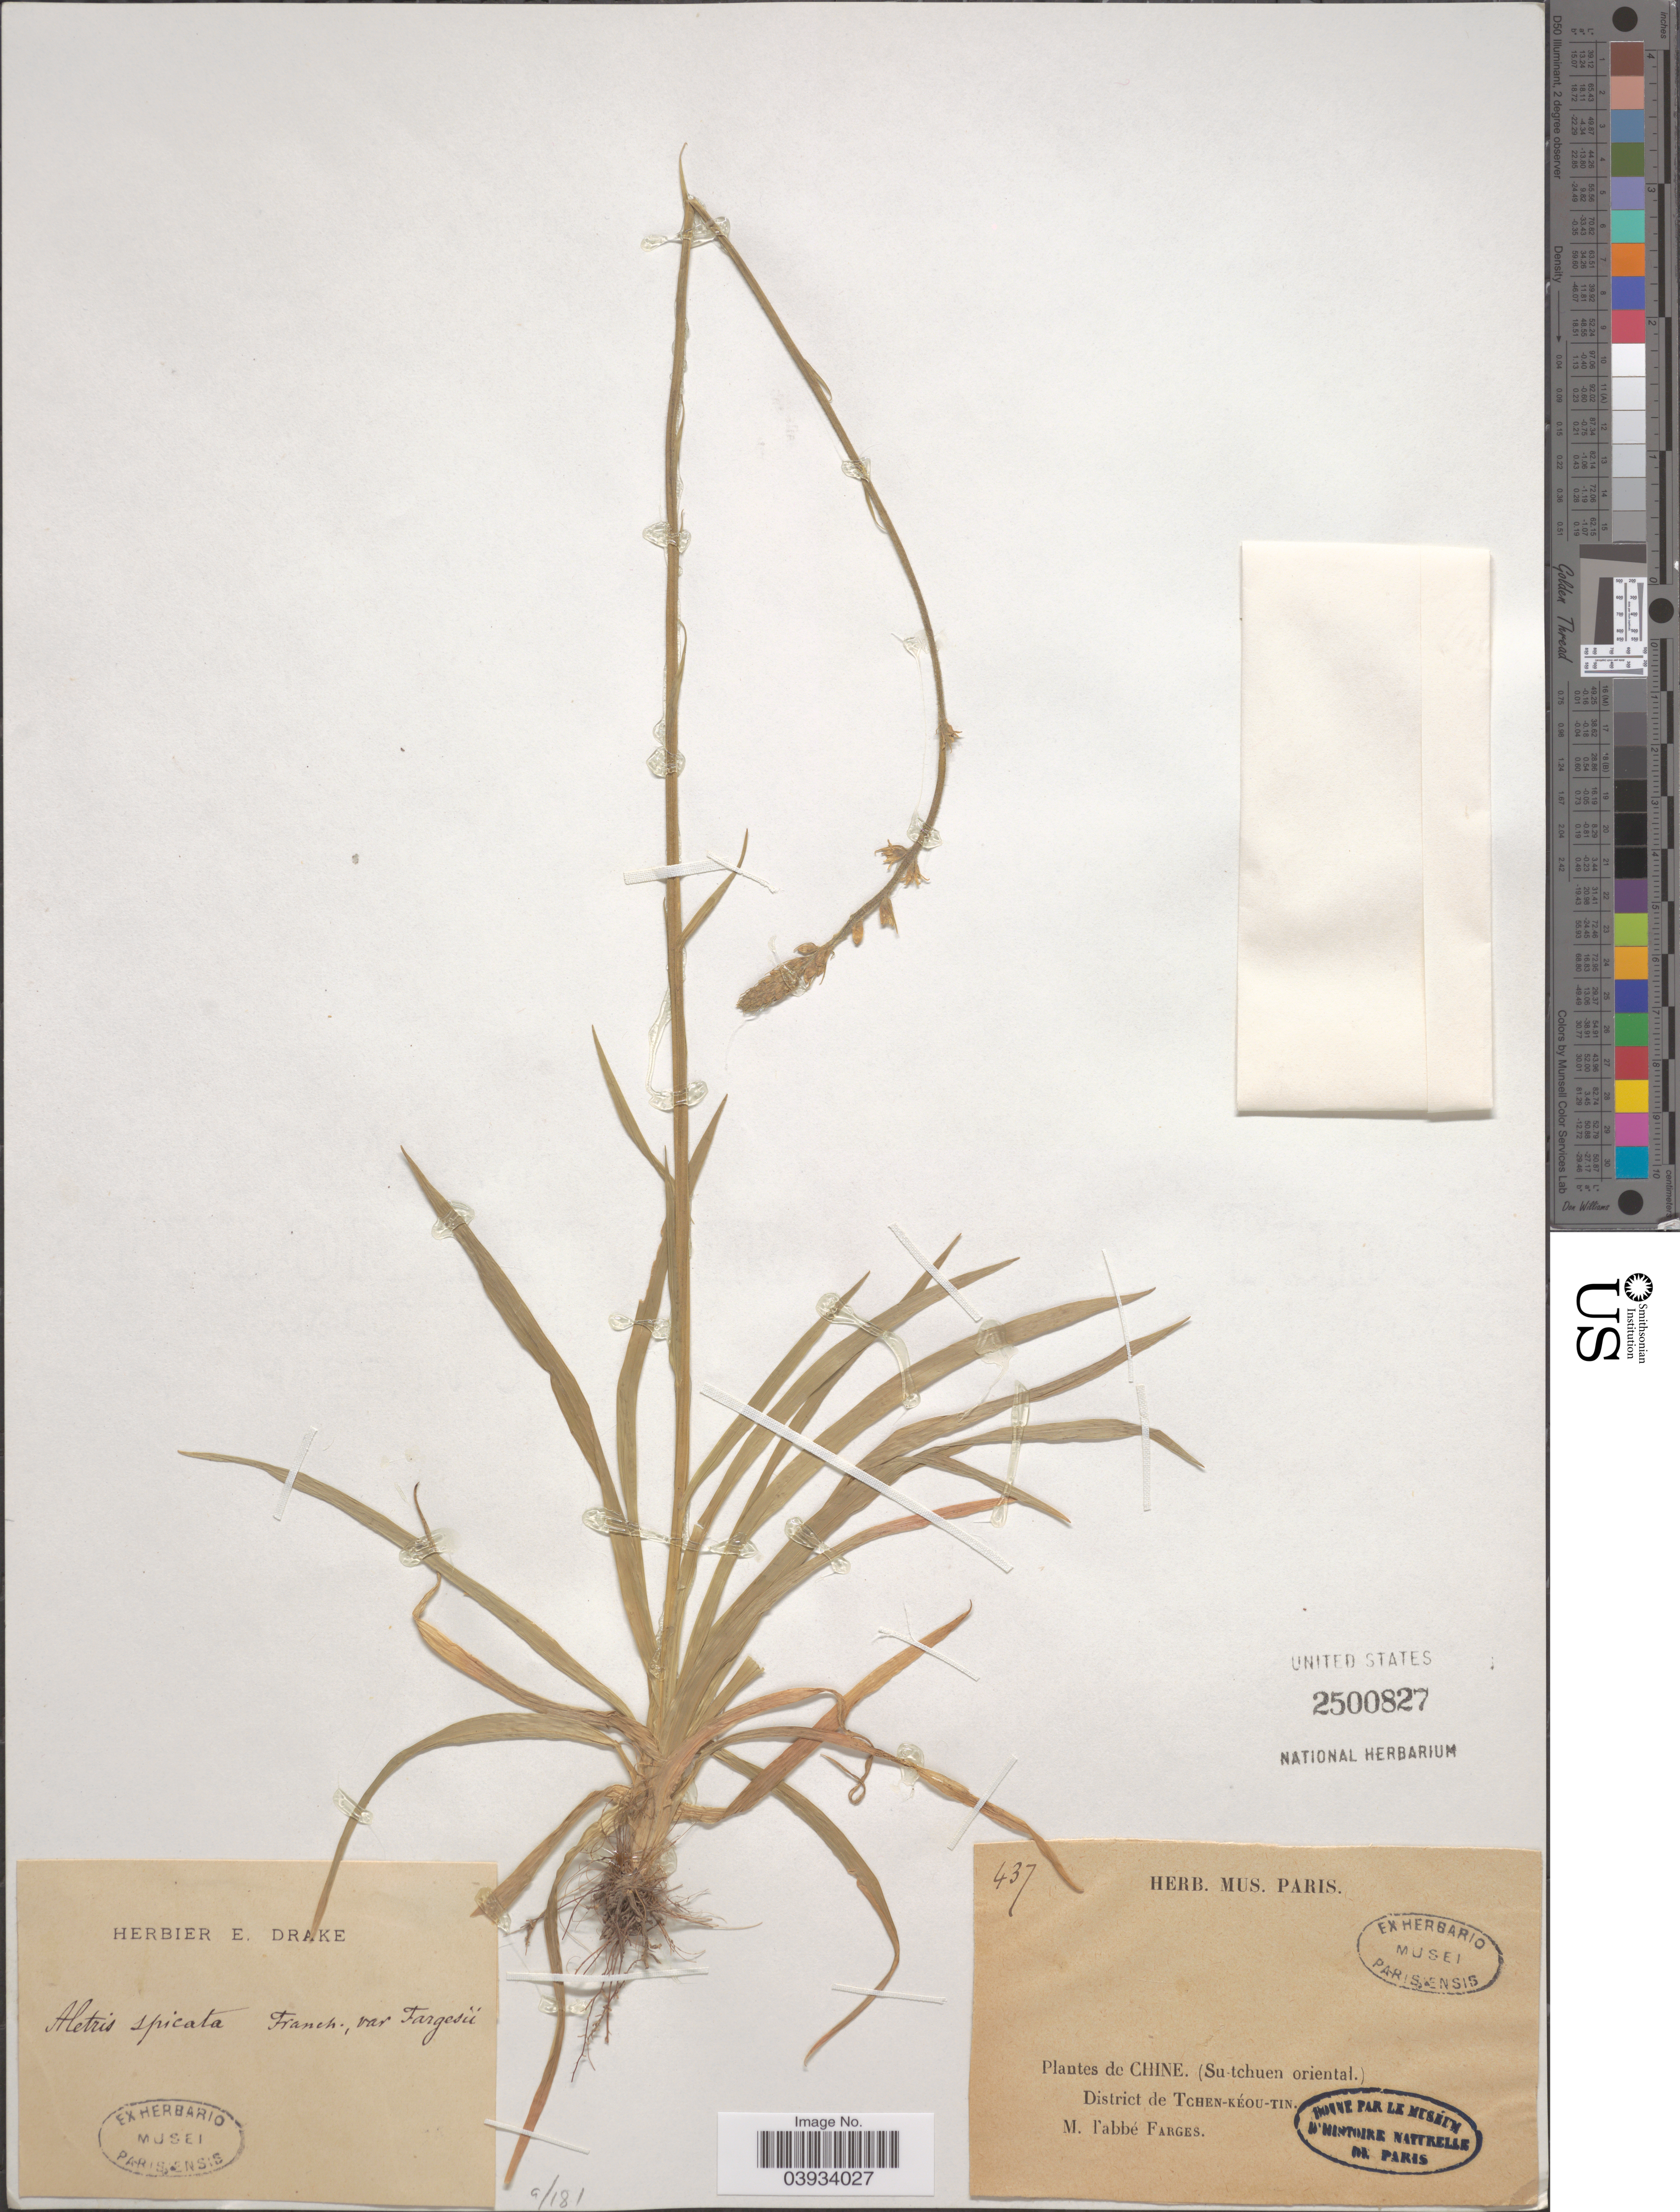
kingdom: Plantae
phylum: Tracheophyta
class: Liliopsida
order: Dioscoreales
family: Nartheciaceae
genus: Aletris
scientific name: Aletris spicata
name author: (Thunb.) Franch.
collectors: M. Farges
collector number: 437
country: China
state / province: Sichuan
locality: (Su-tchuen oriental). District de Tchen-Kéou-Tin.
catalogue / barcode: US 2500827